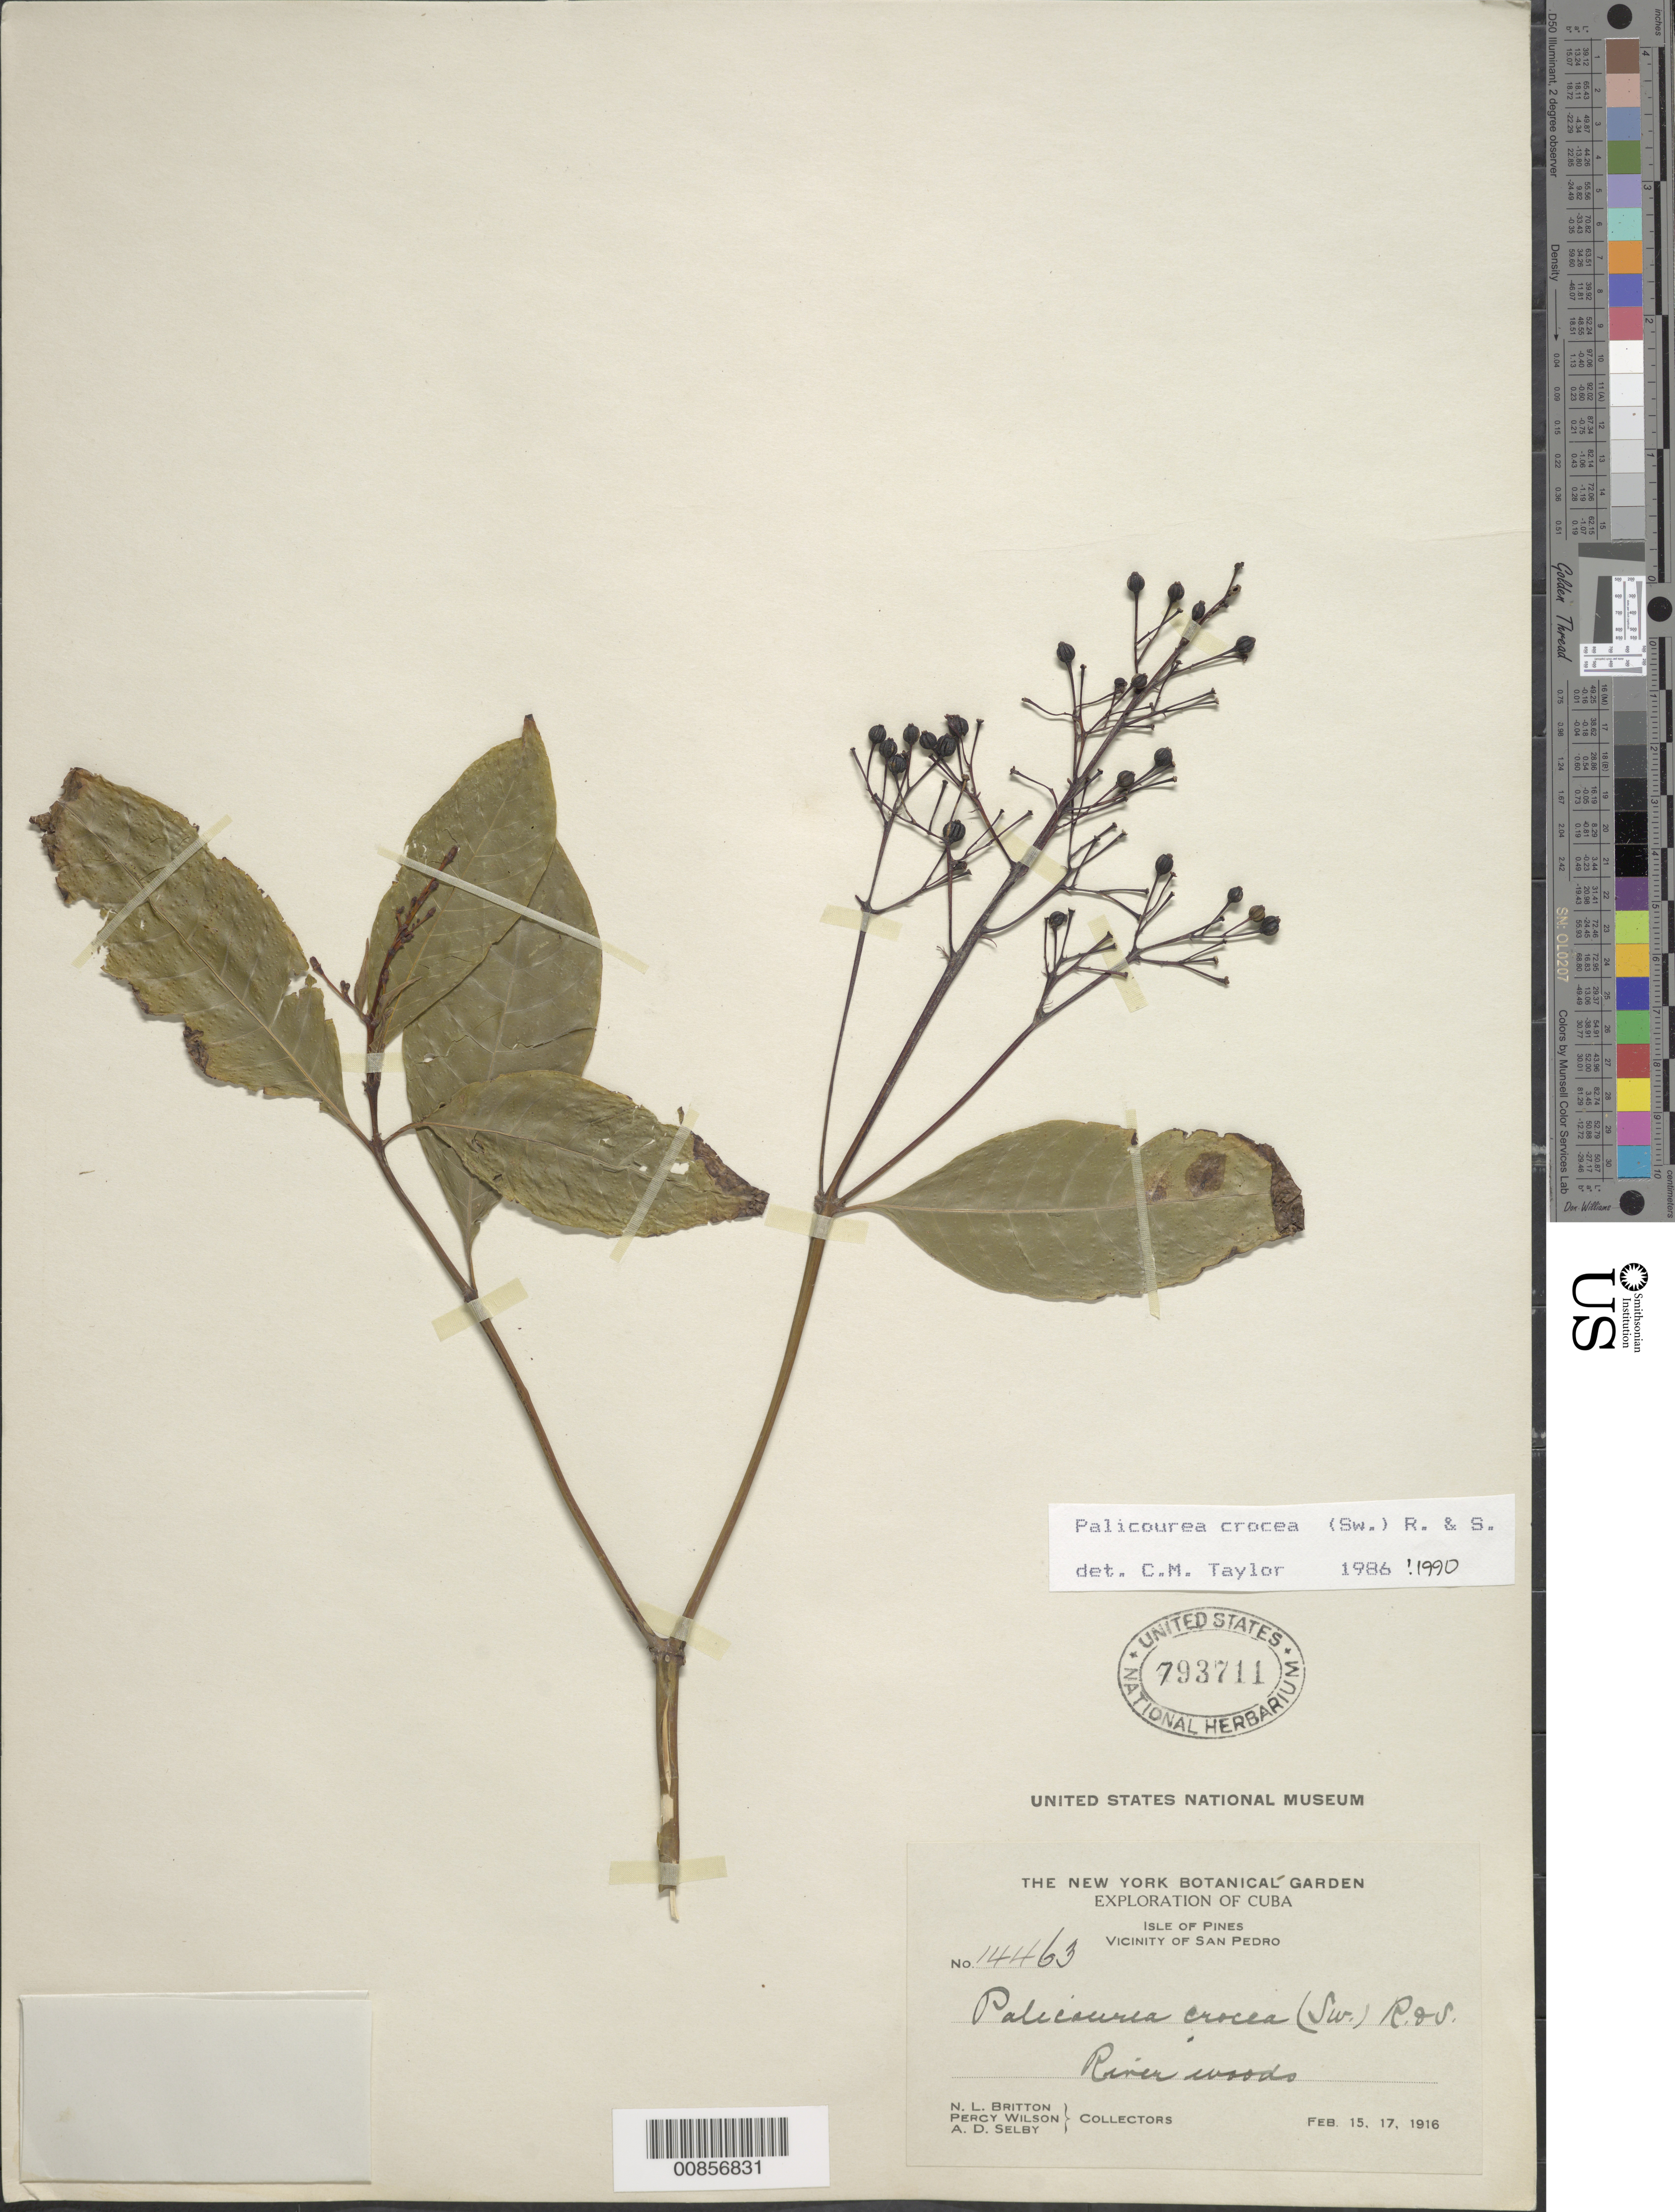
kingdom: Plantae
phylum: Tracheophyta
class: Magnoliopsida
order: Gentianales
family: Rubiaceae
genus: Palicourea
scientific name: Palicourea crocea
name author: (Sw.) Schult.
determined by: Taylor, Charlotte M.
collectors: N. Britton, P. Wilson & A. Selby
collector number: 14463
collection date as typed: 15 Feb 1916 and 17 Feb 1916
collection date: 1916-02-15,1916-02-17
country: Cuba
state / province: Isla de La Juventud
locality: Vicinity of San Pedro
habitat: River woods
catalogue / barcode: US 793711